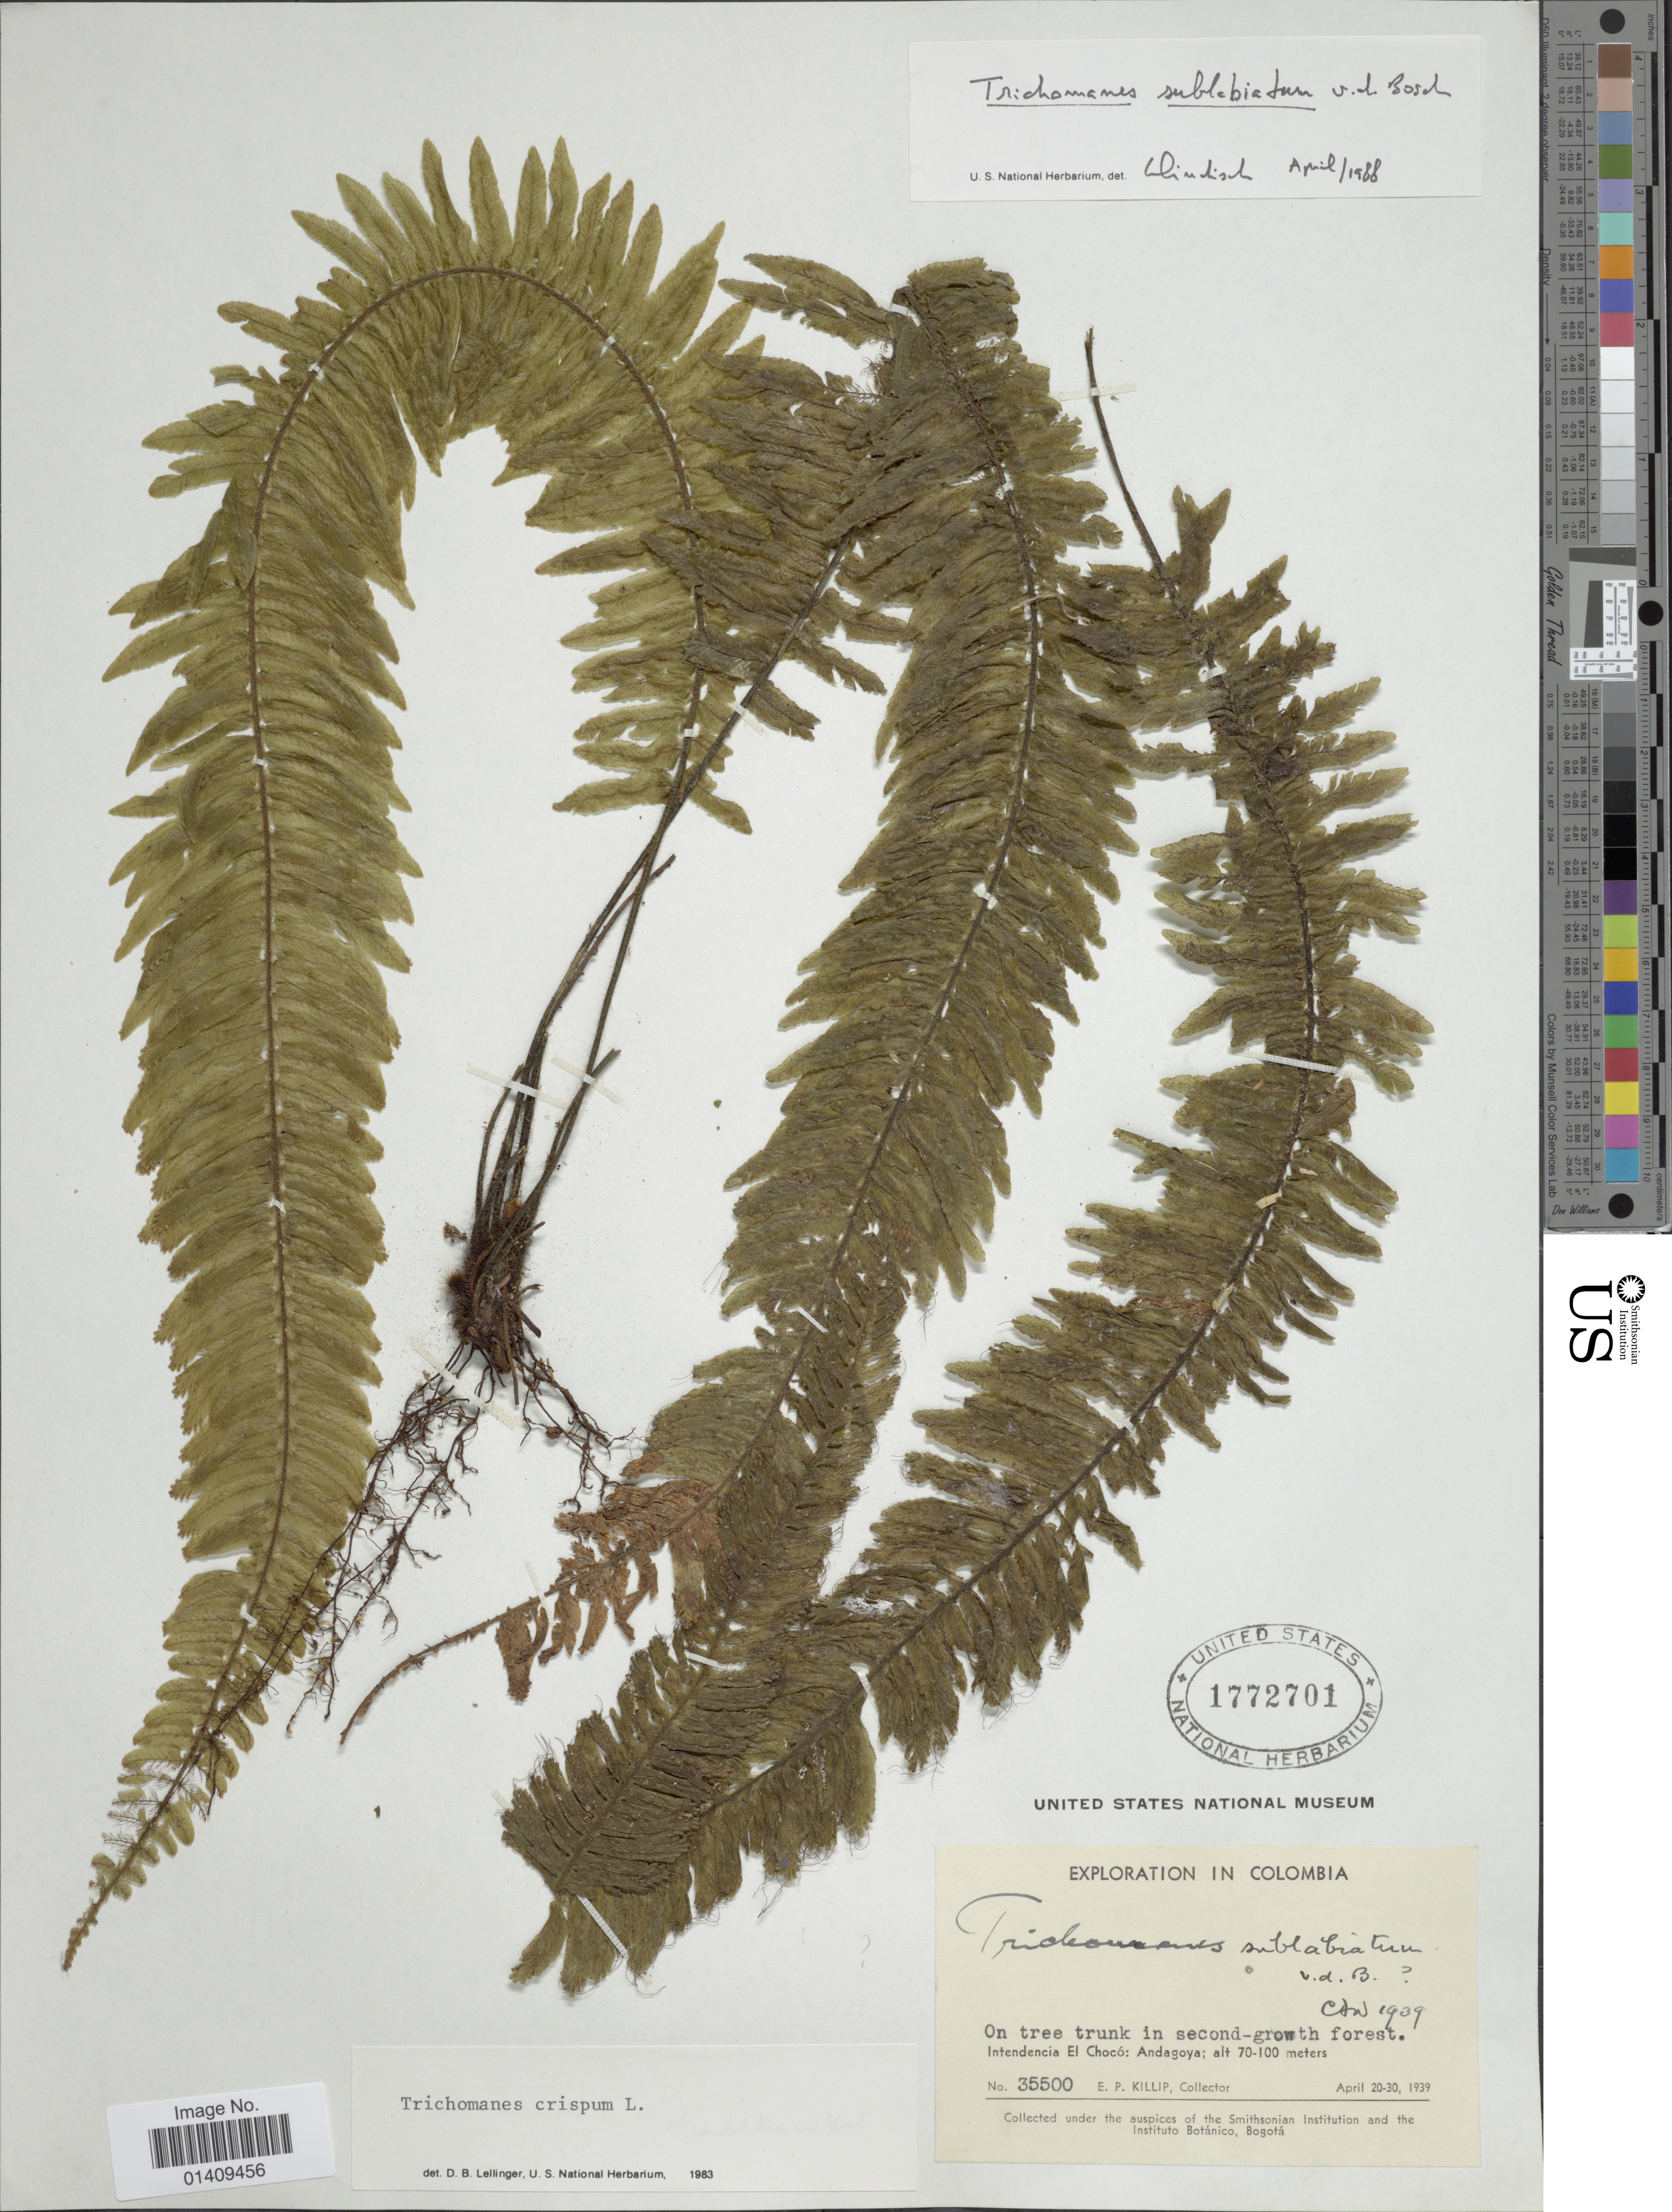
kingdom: Plantae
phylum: Tracheophyta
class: Polypodiopsida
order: Hymenophyllales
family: Hymenophyllaceae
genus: Trichomanes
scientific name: Trichomanes sublabiatum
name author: Bosch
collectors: E. P. Killip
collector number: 35500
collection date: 1939-04-20/1939-04-30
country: Colombia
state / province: Chocó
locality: Intendencia el Choco: Andagoya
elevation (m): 70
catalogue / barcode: US 1772701